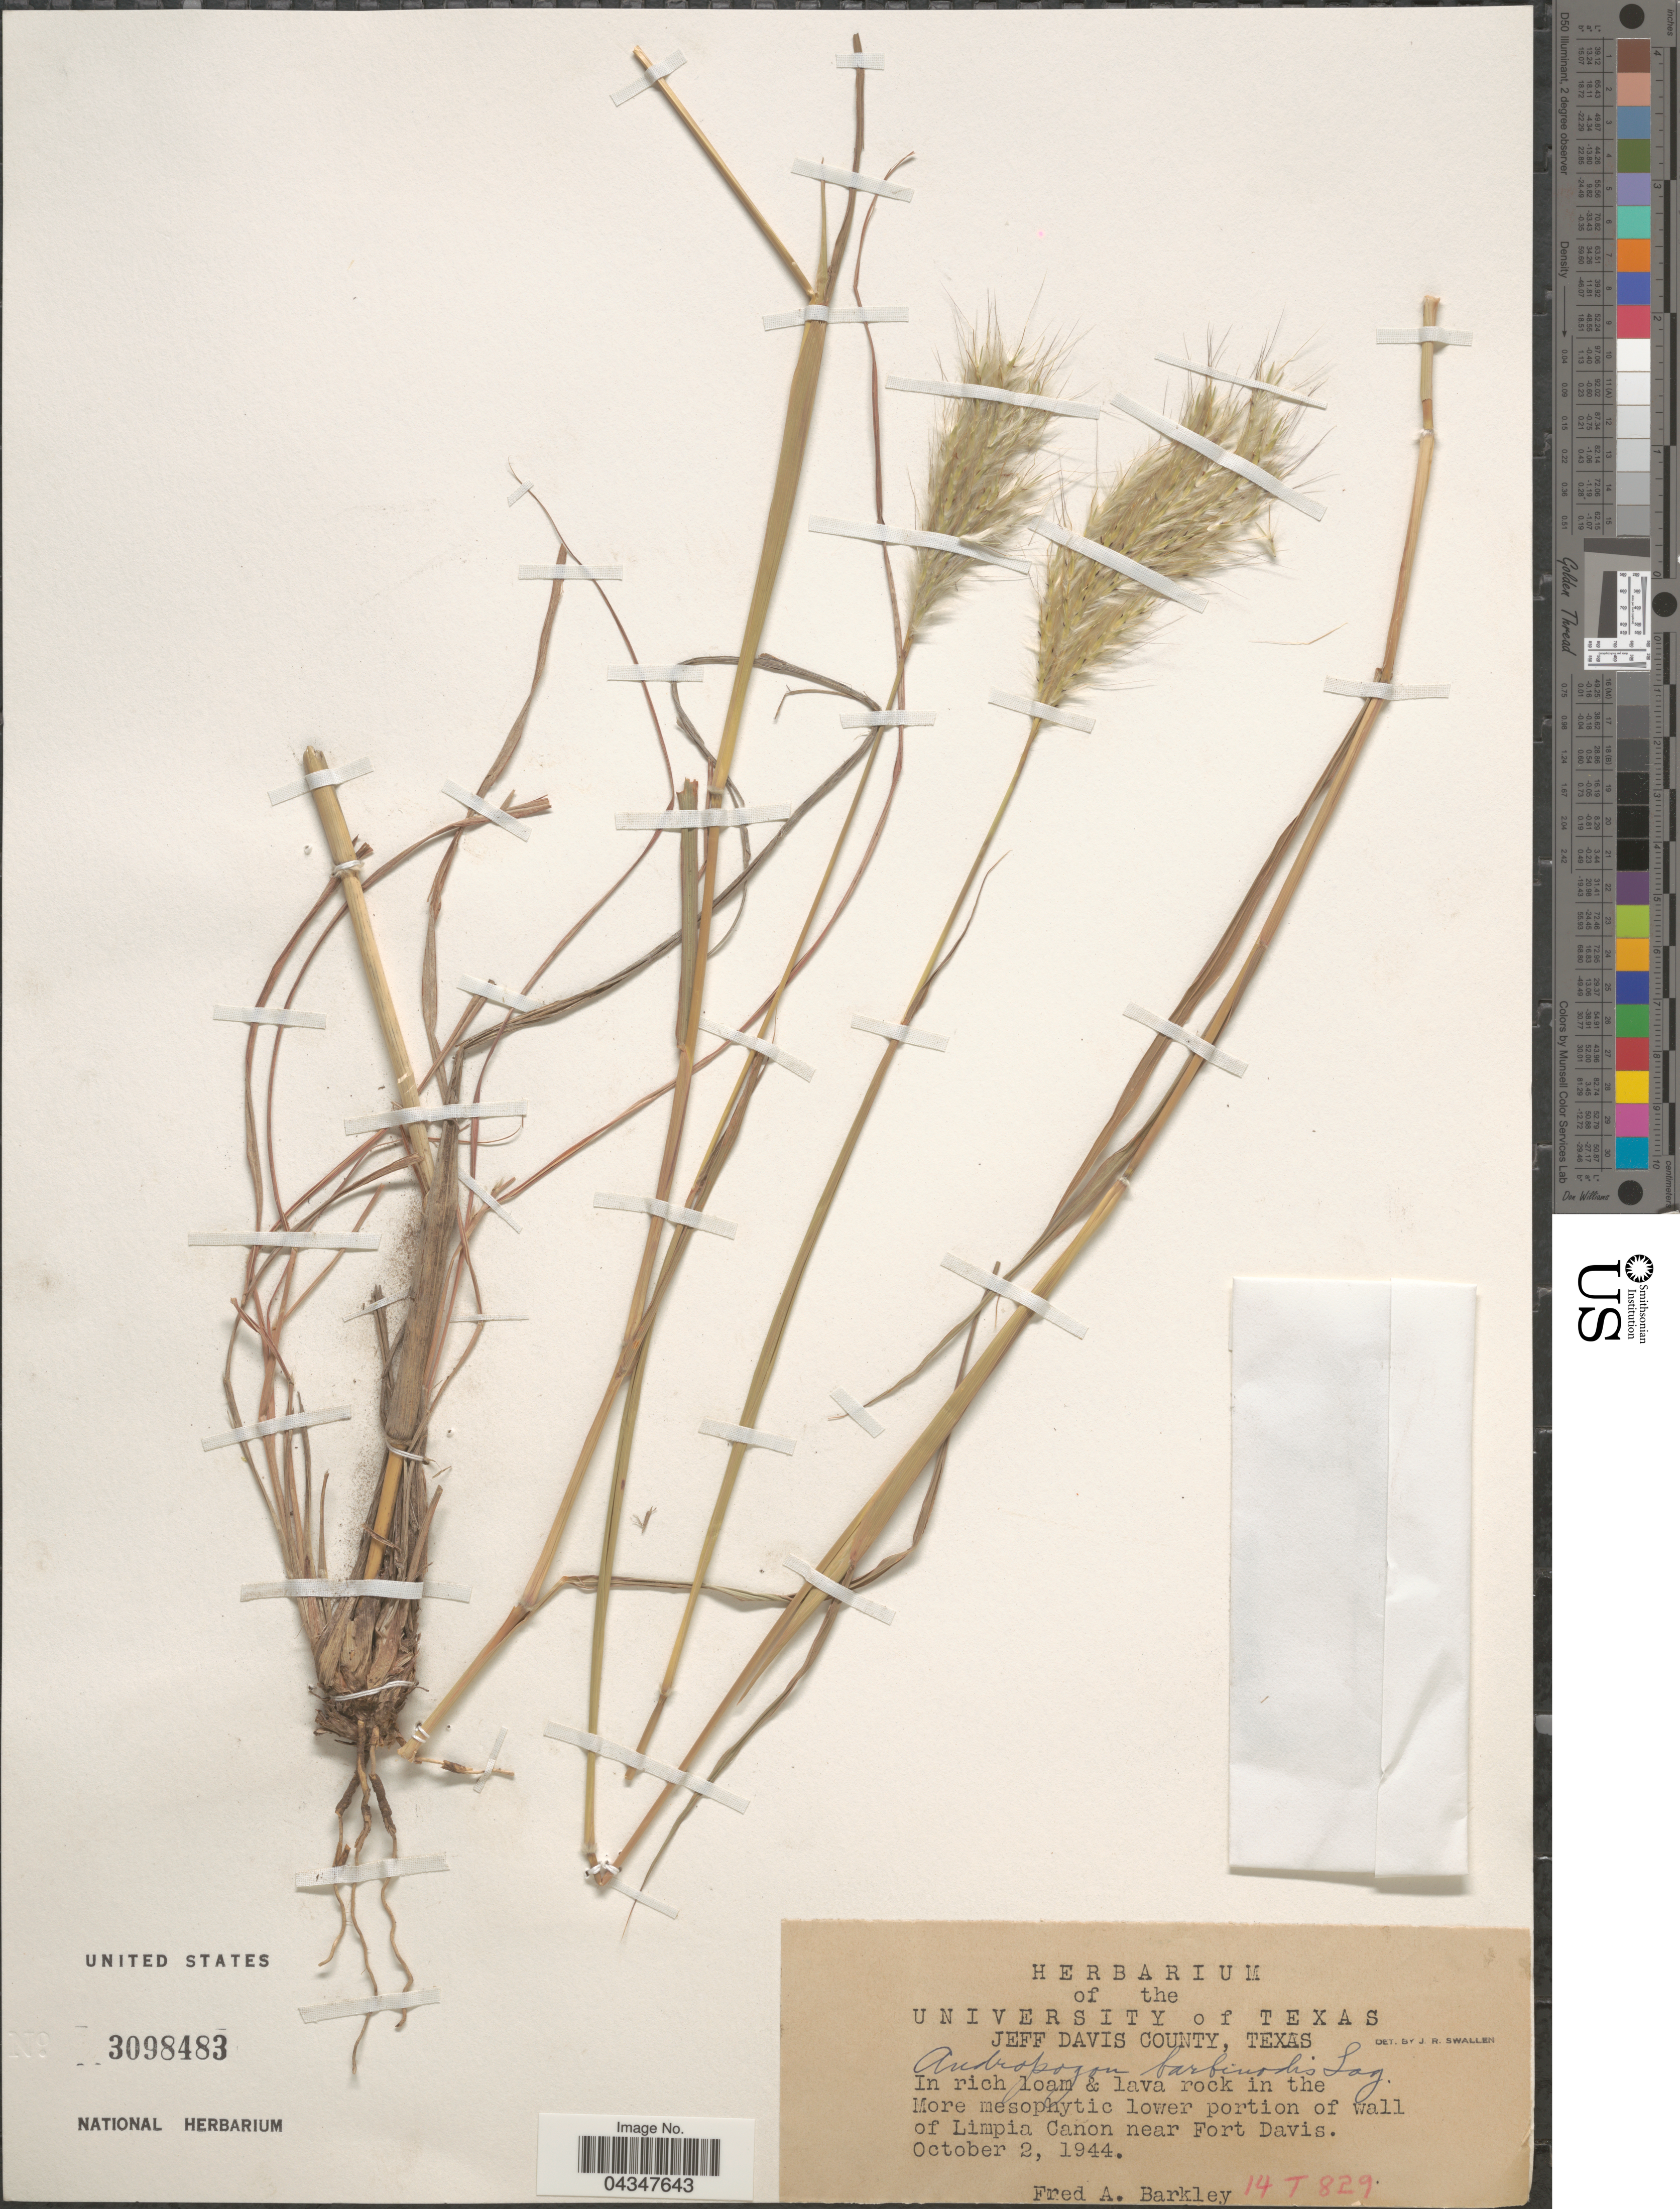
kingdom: Plantae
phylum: Tracheophyta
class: Liliopsida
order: Poales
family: Poaceae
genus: Bothriochloa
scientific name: Bothriochloa barbinodis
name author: (Lag.) Herter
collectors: F. A. Barkley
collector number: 14T829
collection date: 1944-10-02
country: United States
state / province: Texas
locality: Jeff Davis County. In rich loam & lava rock in the More mesophytic lower portion of wall of Limpia Canon near Fort Davis.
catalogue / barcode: US 3098483